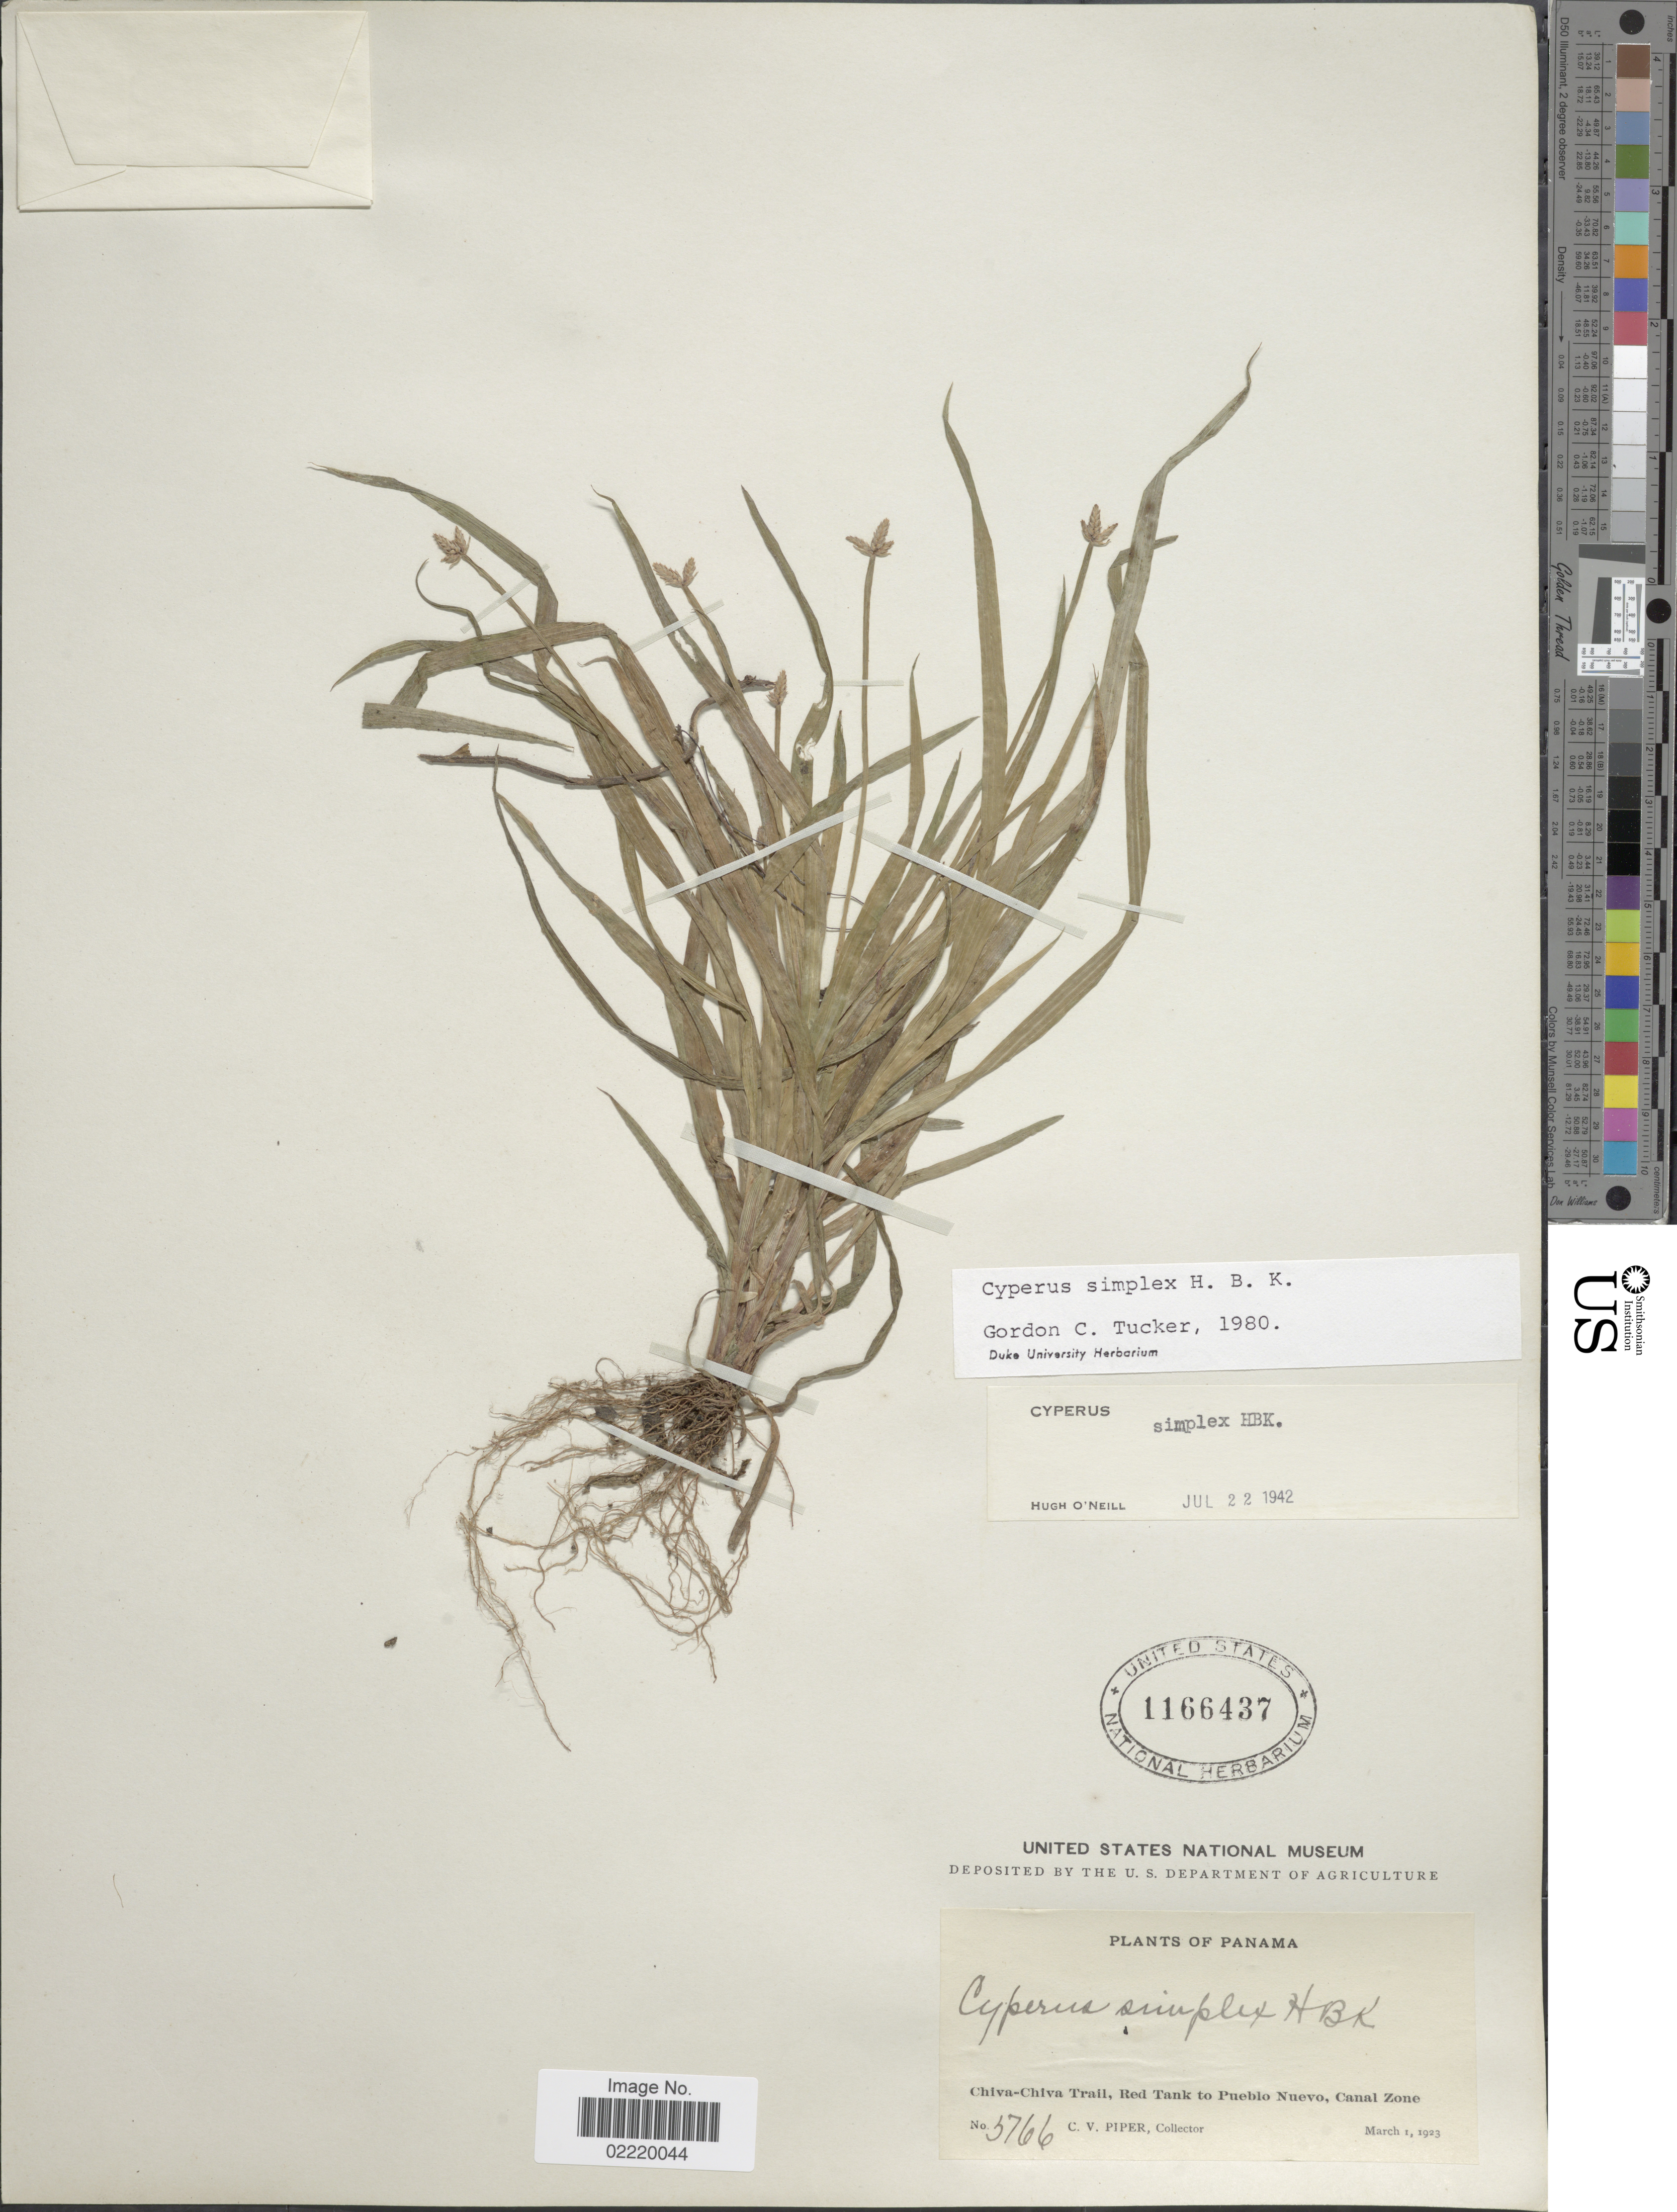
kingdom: Plantae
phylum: Tracheophyta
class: Liliopsida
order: Poales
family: Cyperaceae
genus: Cyperus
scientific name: Cyperus simplex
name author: Kunth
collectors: C. V. Piper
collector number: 5766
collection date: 1923-03-01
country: Panama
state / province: Panamá / Panamá Oeste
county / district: Canal Zone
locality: Chiva-Chiva Trail, Red Tank to Pueblo Nuevo.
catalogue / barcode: US 1166437